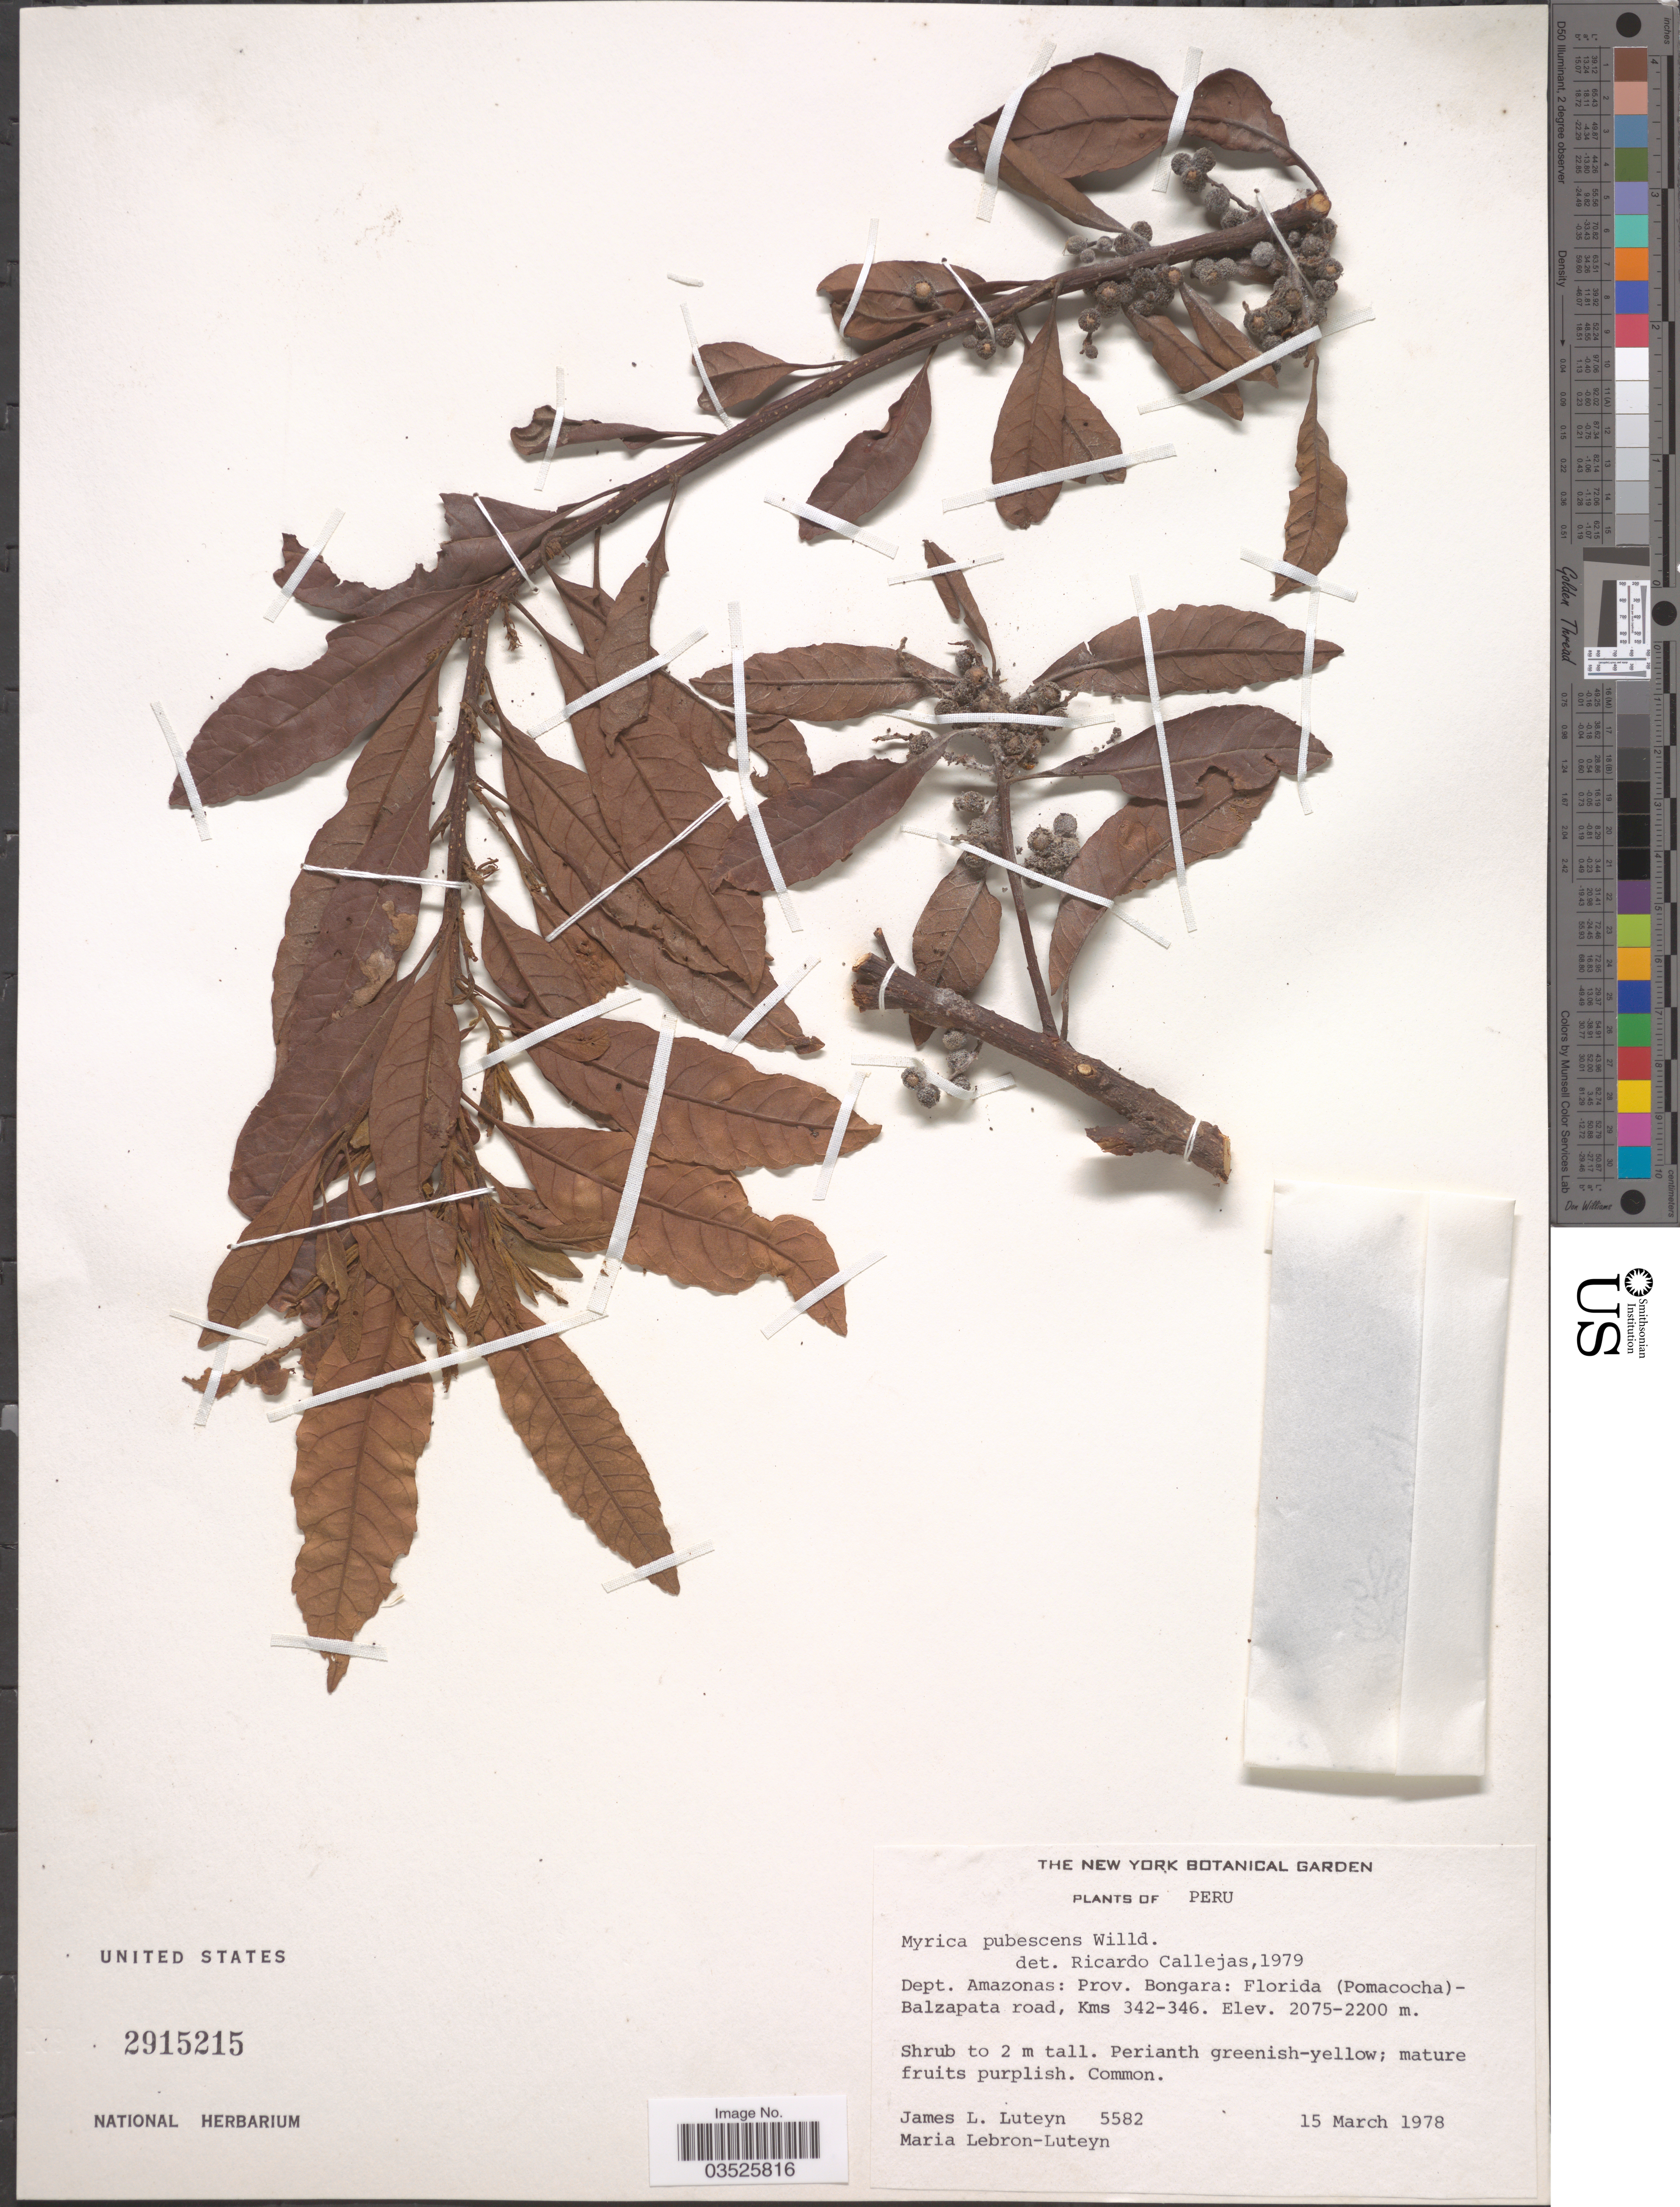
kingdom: Plantae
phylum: Tracheophyta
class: Magnoliopsida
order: Fagales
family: Myricaceae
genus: Morella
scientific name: Morella pubescens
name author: (Humb. & Bonpl. ex Willd.) Wilbur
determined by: Strong, M. T., (US), Smithsonian Institution - National Museum of Natural History (UNITED STATES)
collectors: J. L. Luteyn & M. L. Lebrón-Luteyn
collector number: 5582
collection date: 1978-03-15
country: Peru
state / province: Amazonas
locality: Dept. Amazonas: Prov. Bongara: Florida (Pomacocha) - Balzapata road, Kms 342-346.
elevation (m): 2075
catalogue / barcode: US 2915215